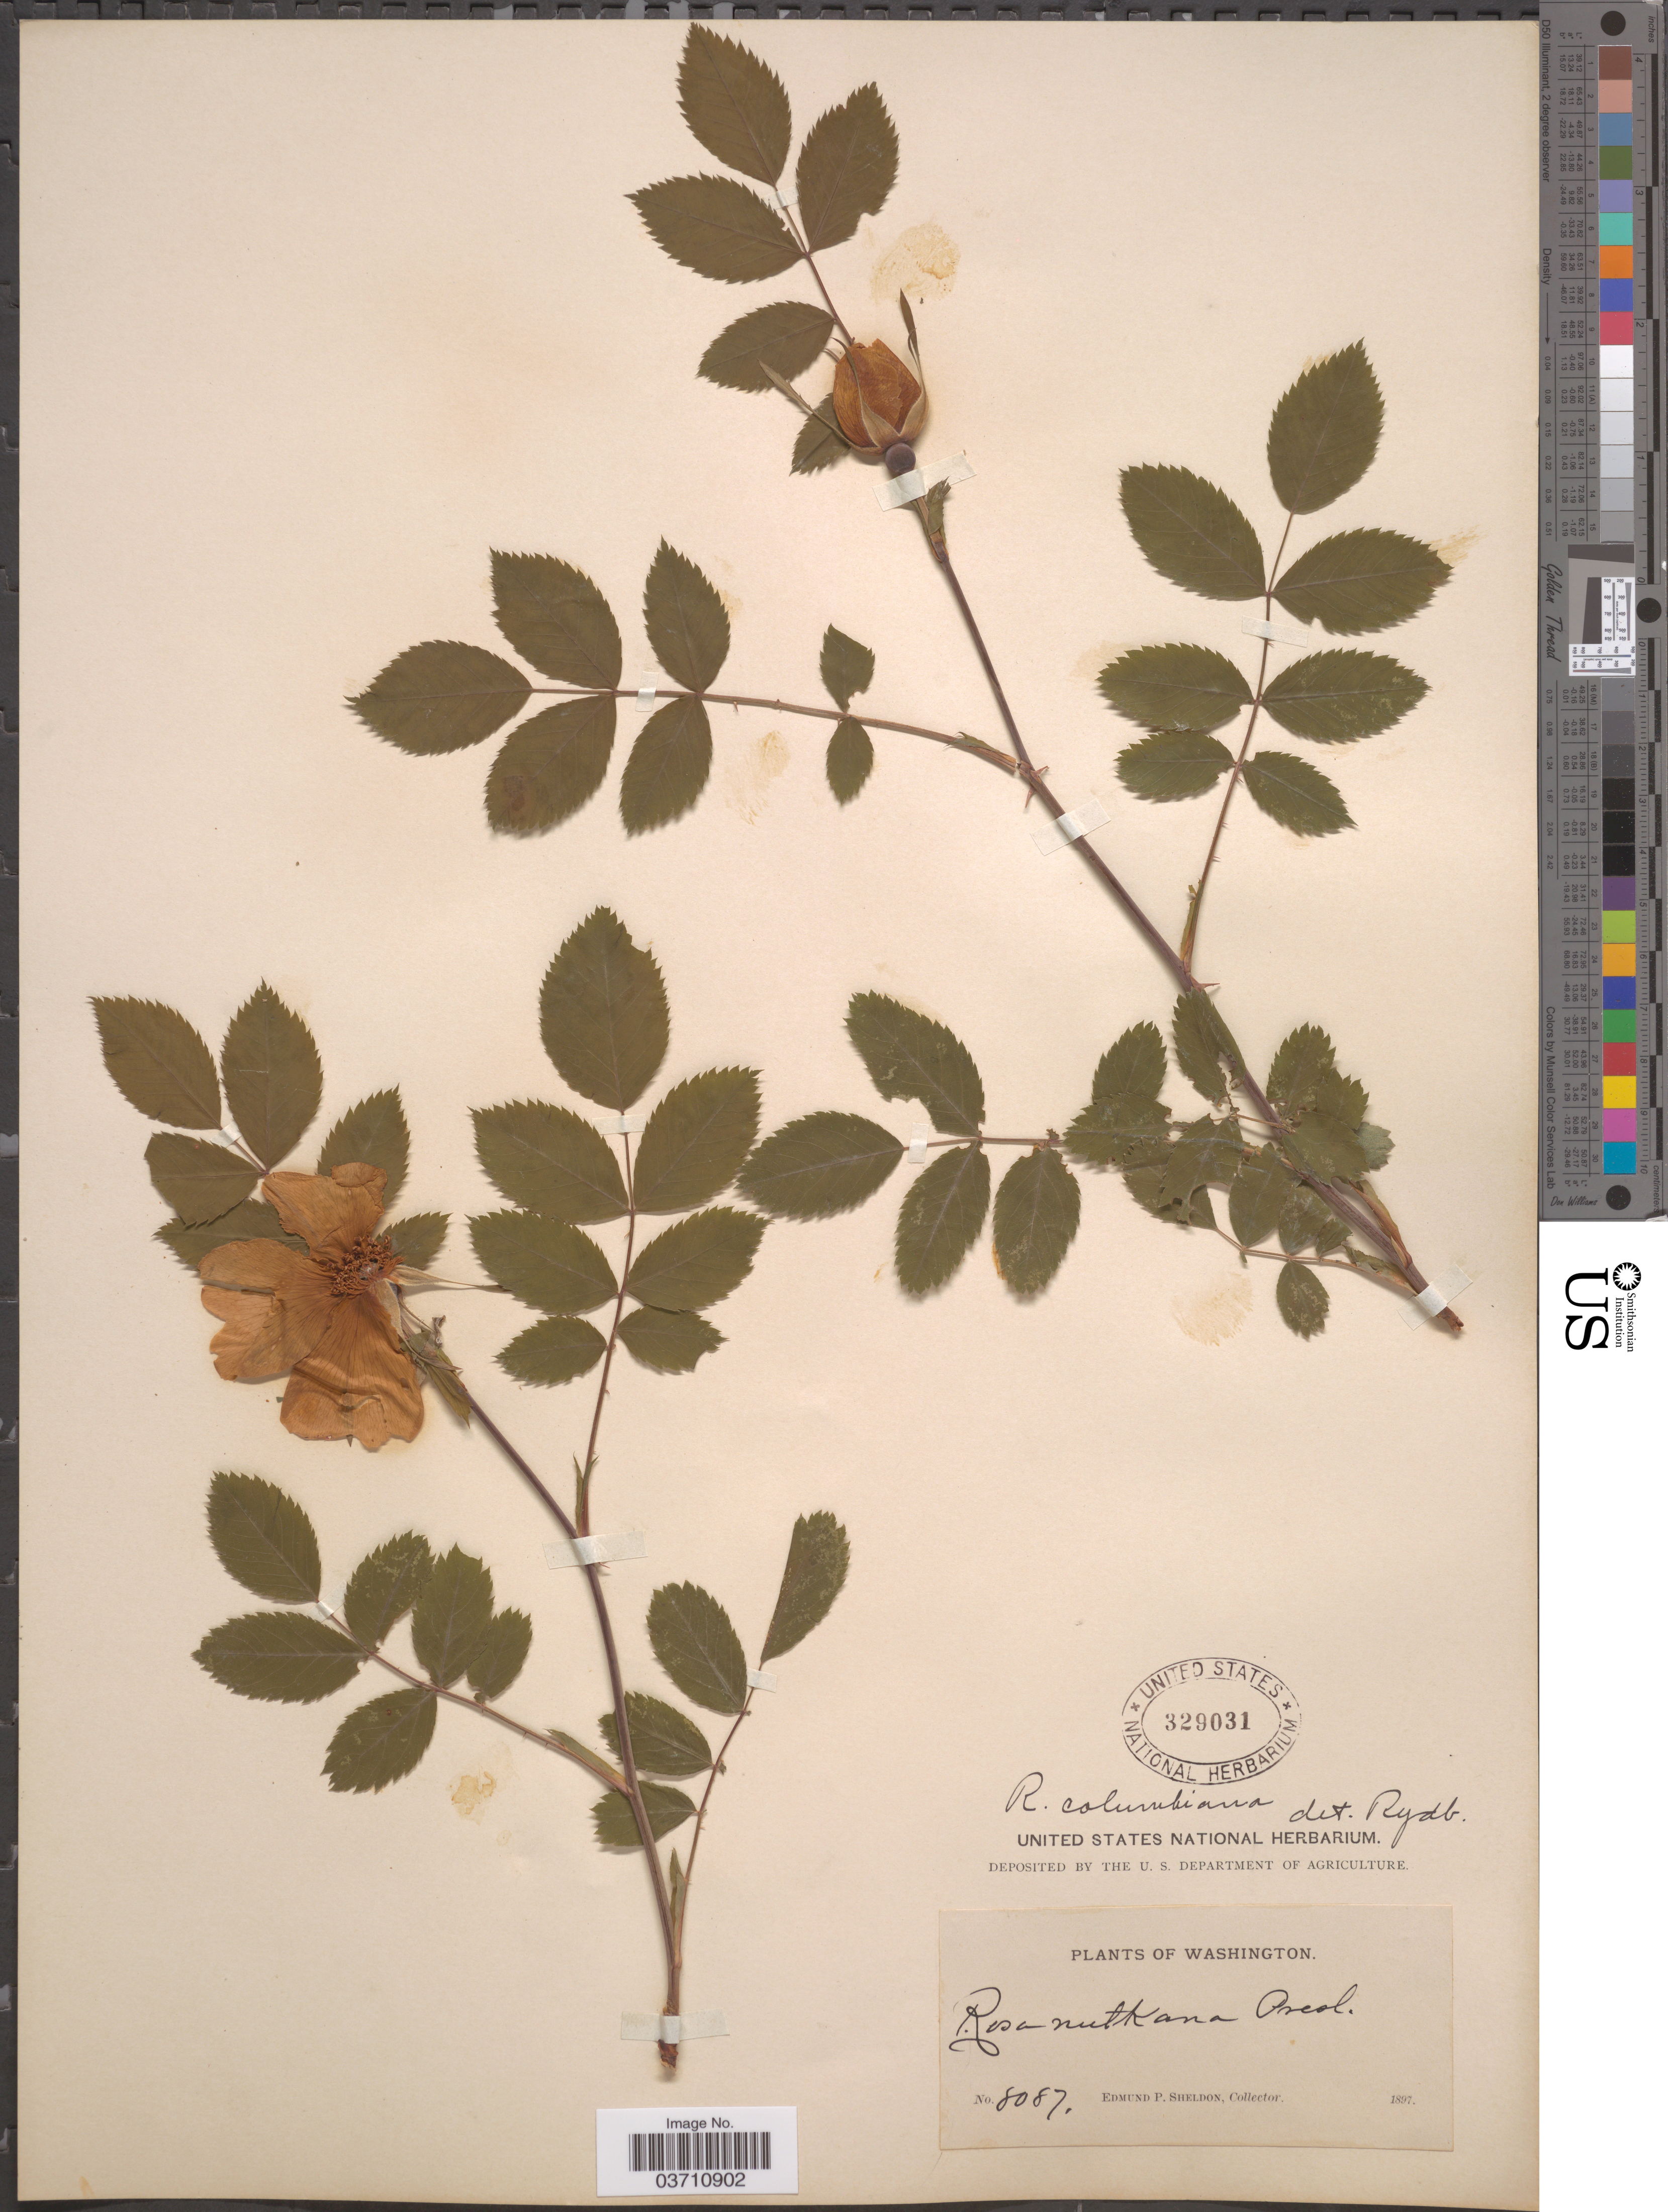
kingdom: Plantae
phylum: Tracheophyta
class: Magnoliopsida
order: Rosales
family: Rosaceae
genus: Rosa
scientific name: Rosa columbiana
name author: Rydb.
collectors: E. P. Sheldon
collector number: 8087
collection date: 1897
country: United States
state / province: Washington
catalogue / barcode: US 329031